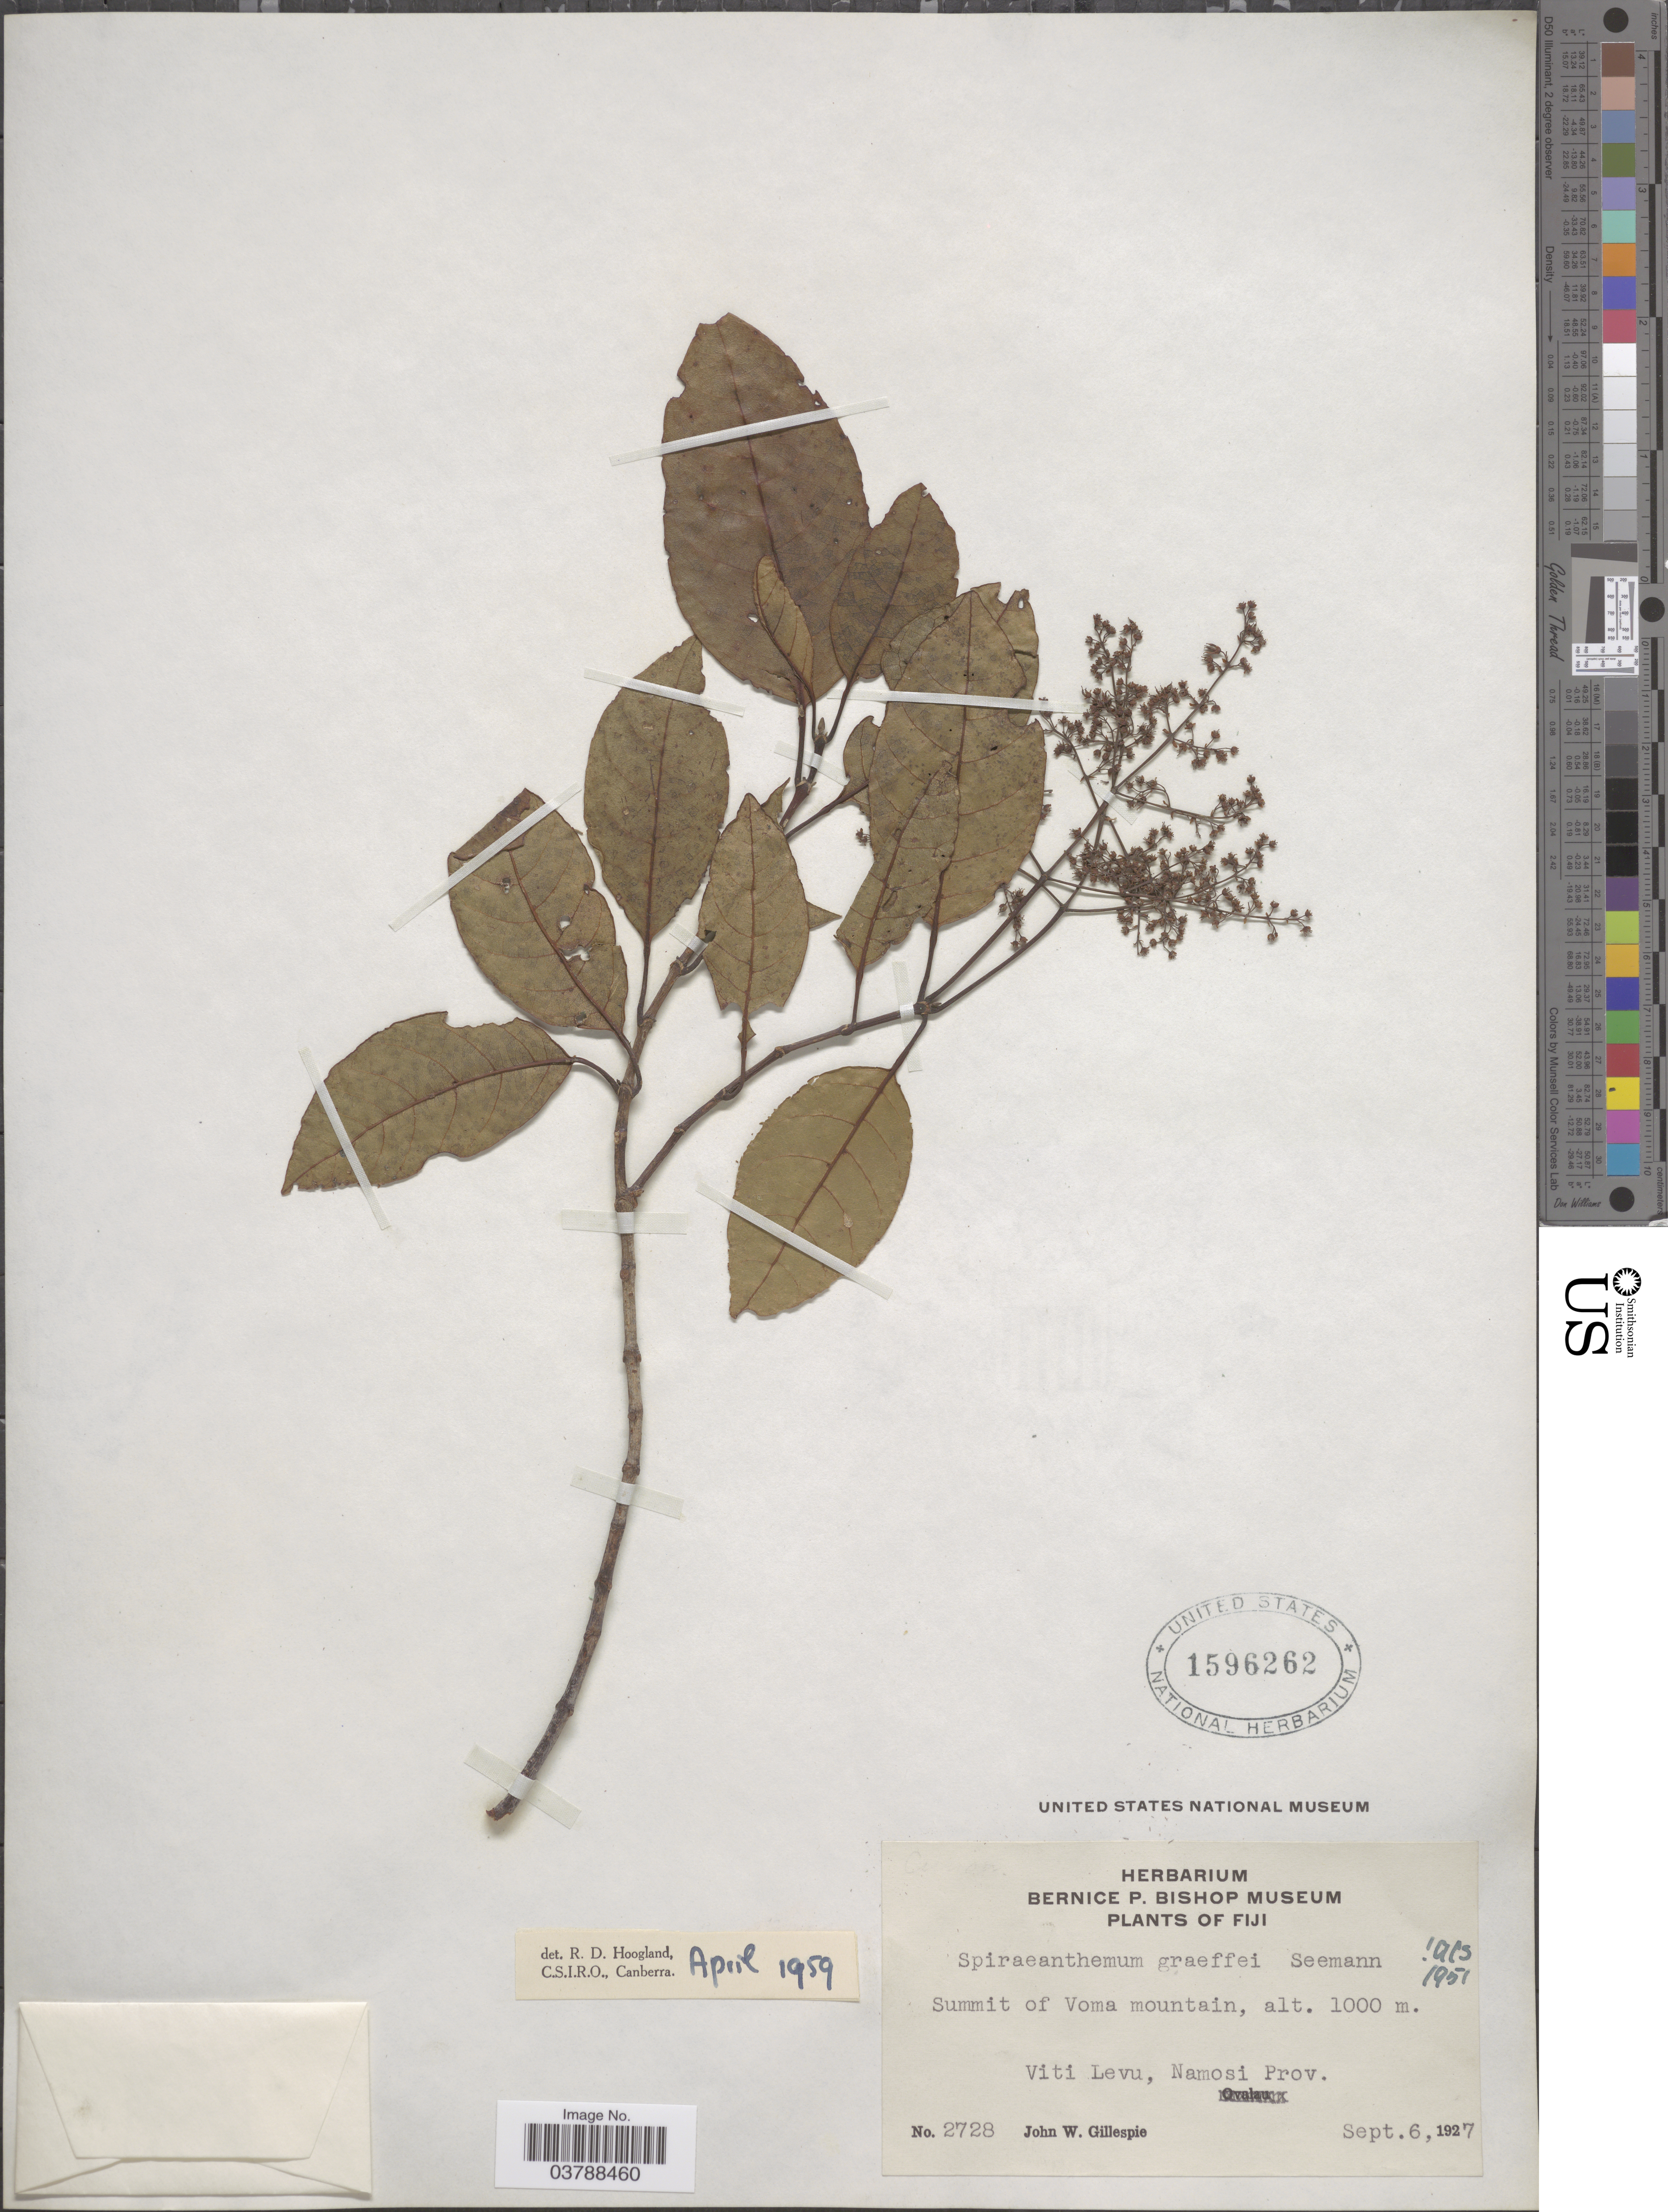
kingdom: Plantae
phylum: Tracheophyta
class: Magnoliopsida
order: Oxalidales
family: Cunoniaceae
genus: Spiraeanthemum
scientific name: Spiraeanthemum graeffei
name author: Seem.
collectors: J. W. Gillespie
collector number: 2728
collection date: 1927-09-06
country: Fiji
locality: Summit of Voma mountain. Viti Levu, Namosi Prov.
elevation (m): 1000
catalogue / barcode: US 1596262